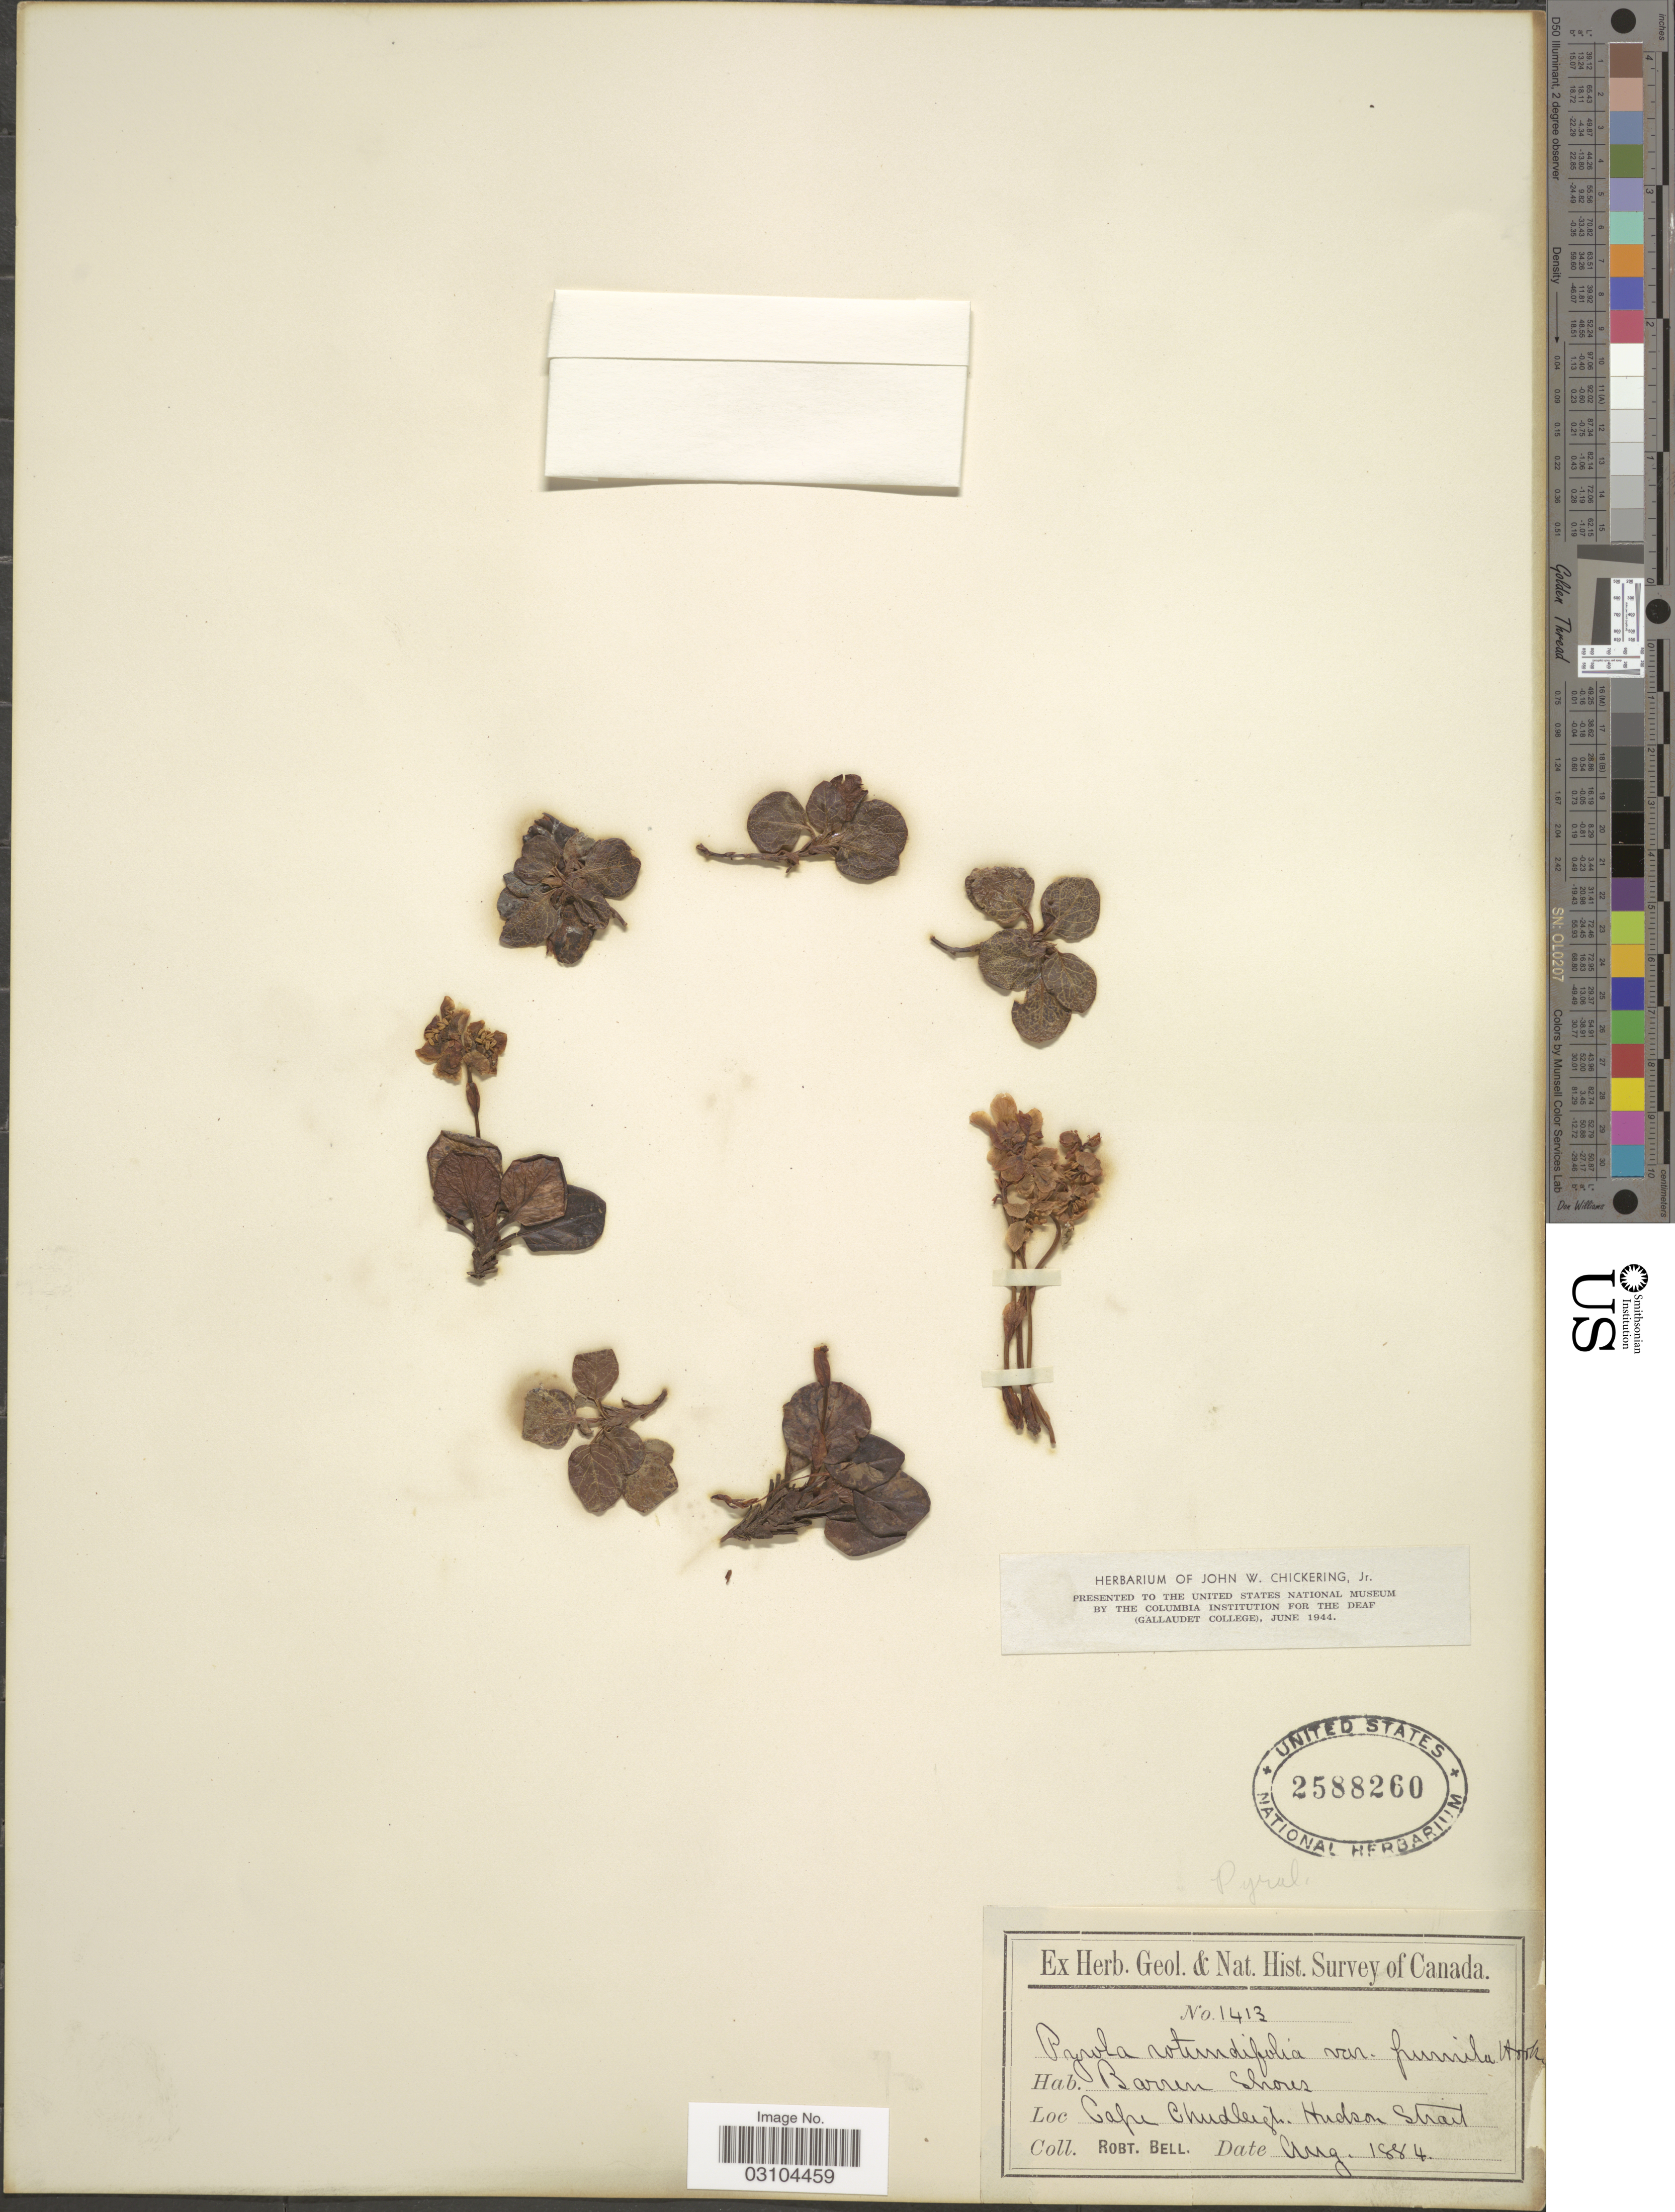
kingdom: Plantae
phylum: Tracheophyta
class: Magnoliopsida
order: Ericales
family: Ericaceae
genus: Pyrola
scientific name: Pyrola rotundifolia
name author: L.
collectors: R. Bell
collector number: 1413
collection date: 1884-08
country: Canada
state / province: Newfoundland and Labrador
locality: Cape Chudleigh. Hudson Strait.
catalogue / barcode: US 2588260